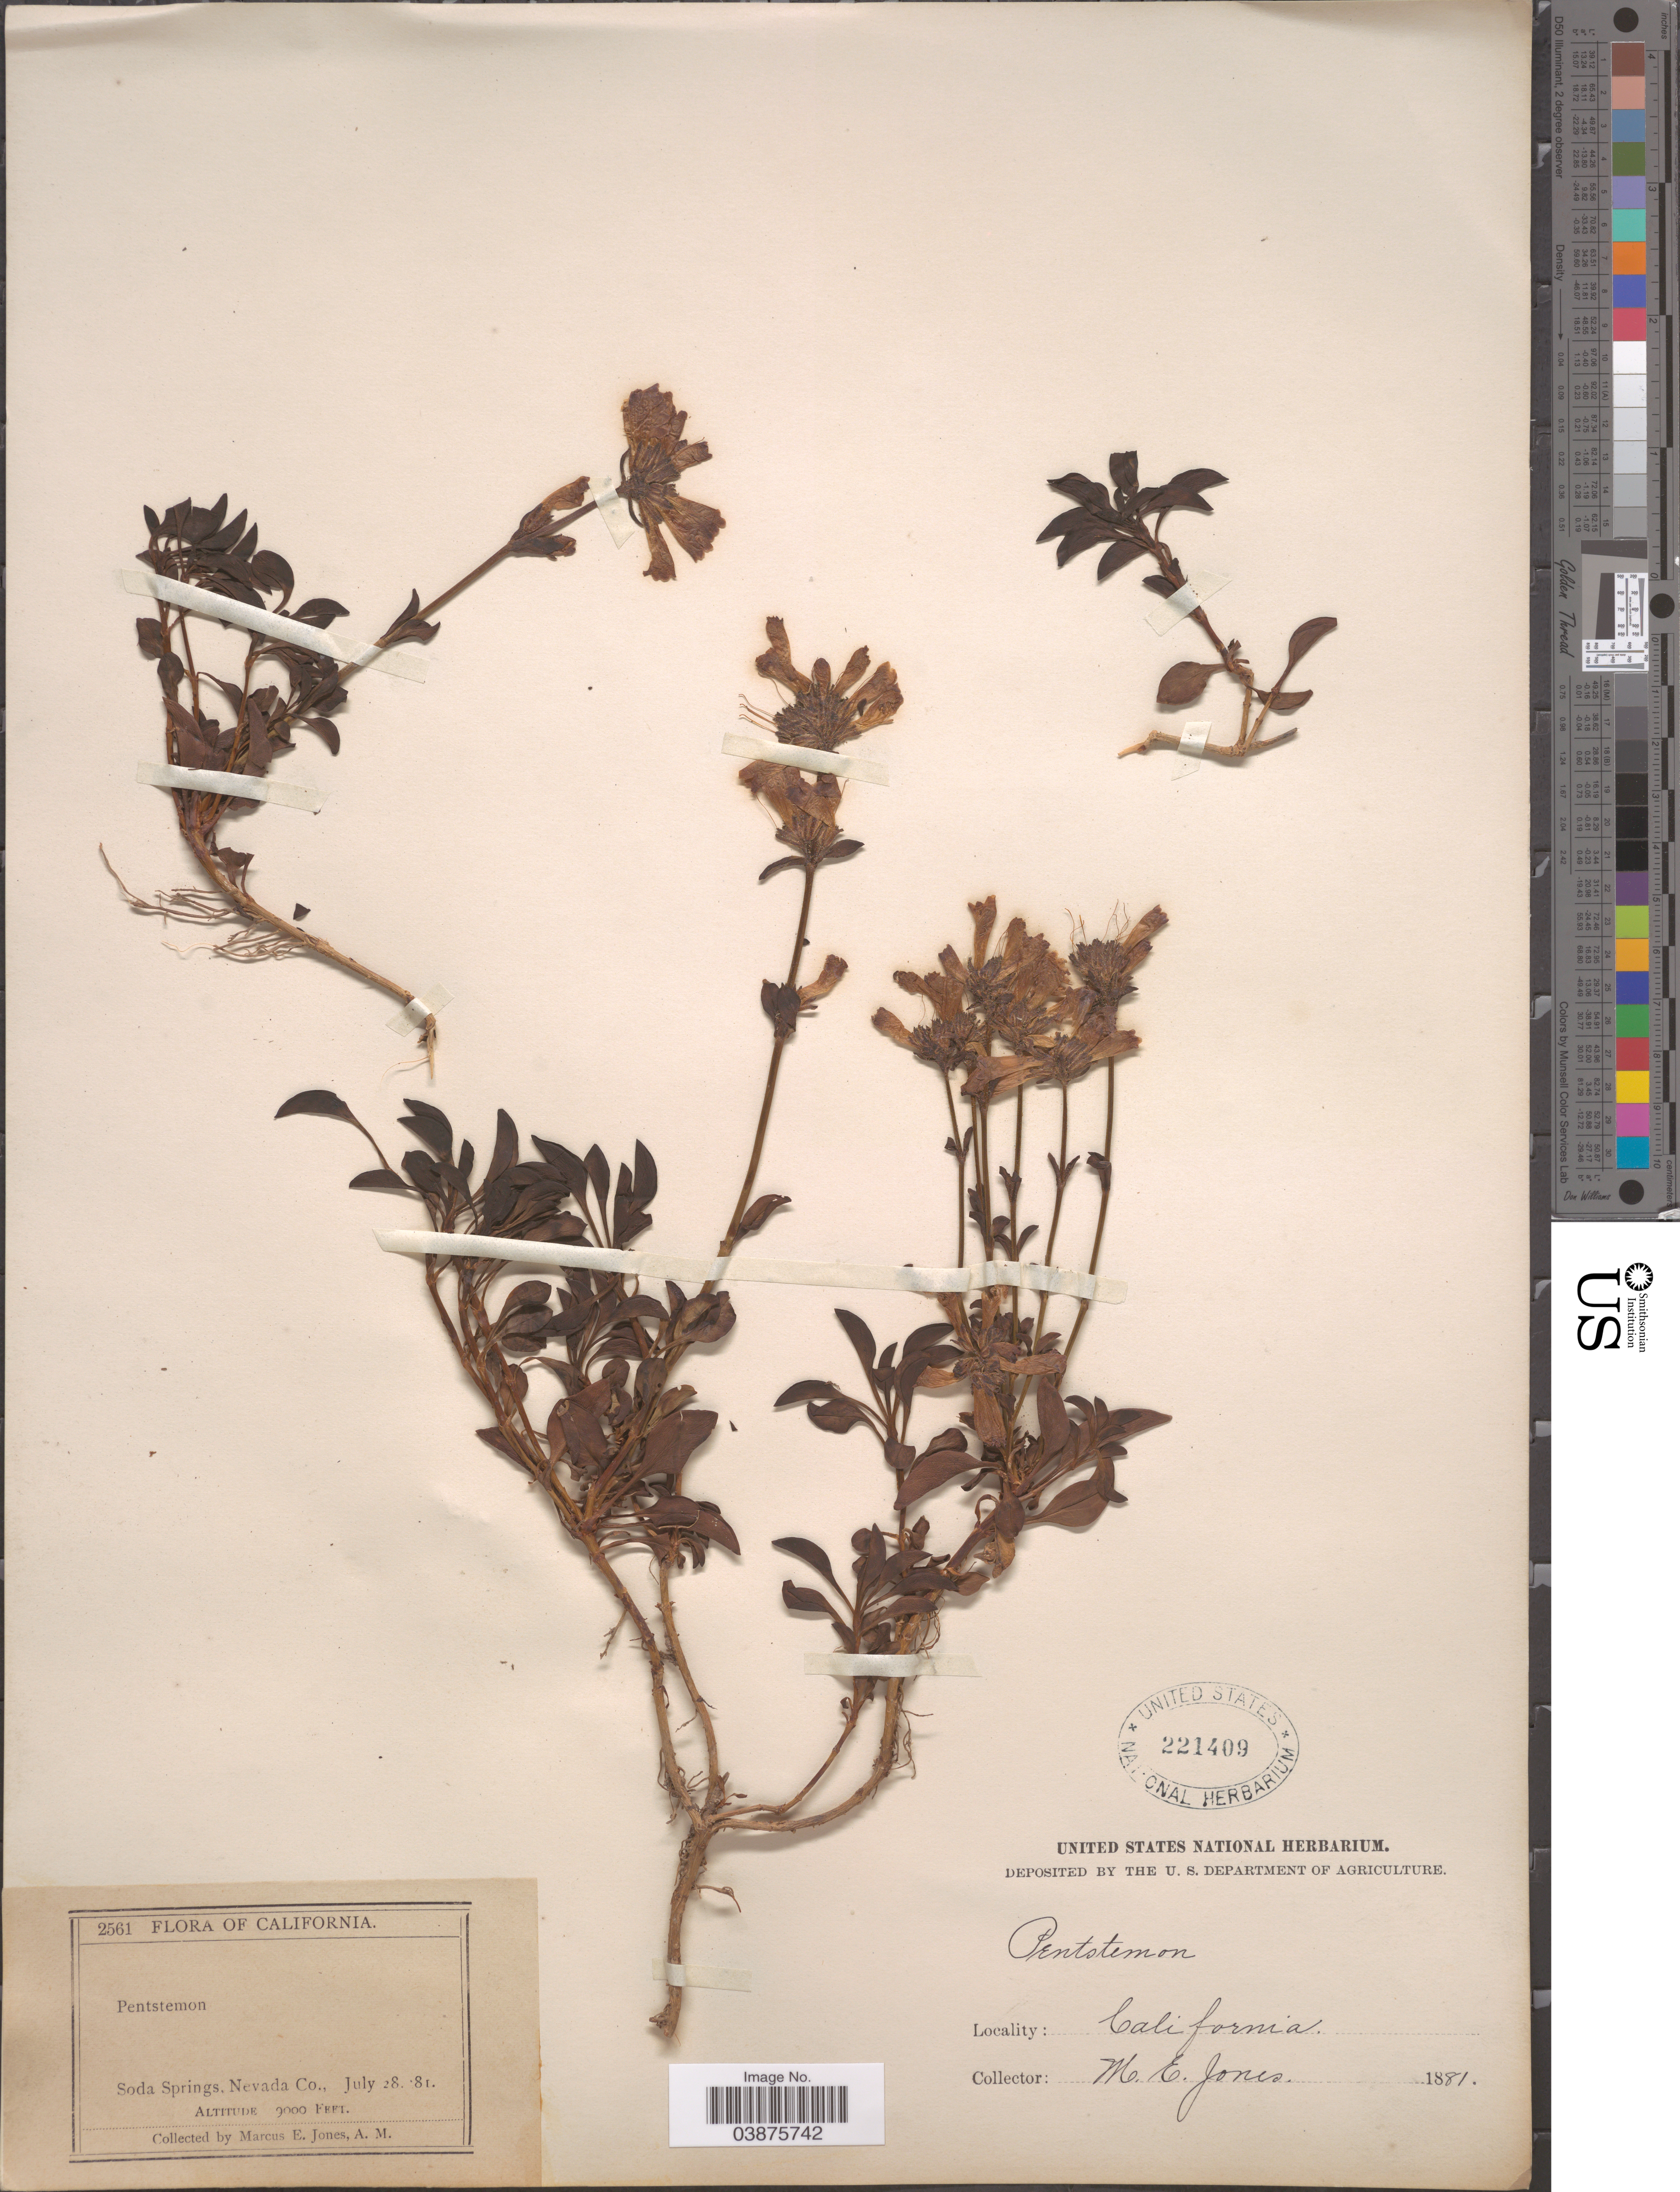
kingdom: Plantae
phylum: Tracheophyta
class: Magnoliopsida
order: Lamiales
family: Plantaginaceae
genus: Penstemon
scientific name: Penstemon heterodoxus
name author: A. Gray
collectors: M. E. Jones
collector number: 2561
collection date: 1881-07-28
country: United States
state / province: California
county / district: Nevada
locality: Soda Springs, Nevada Co.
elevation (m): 2743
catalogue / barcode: US 221409